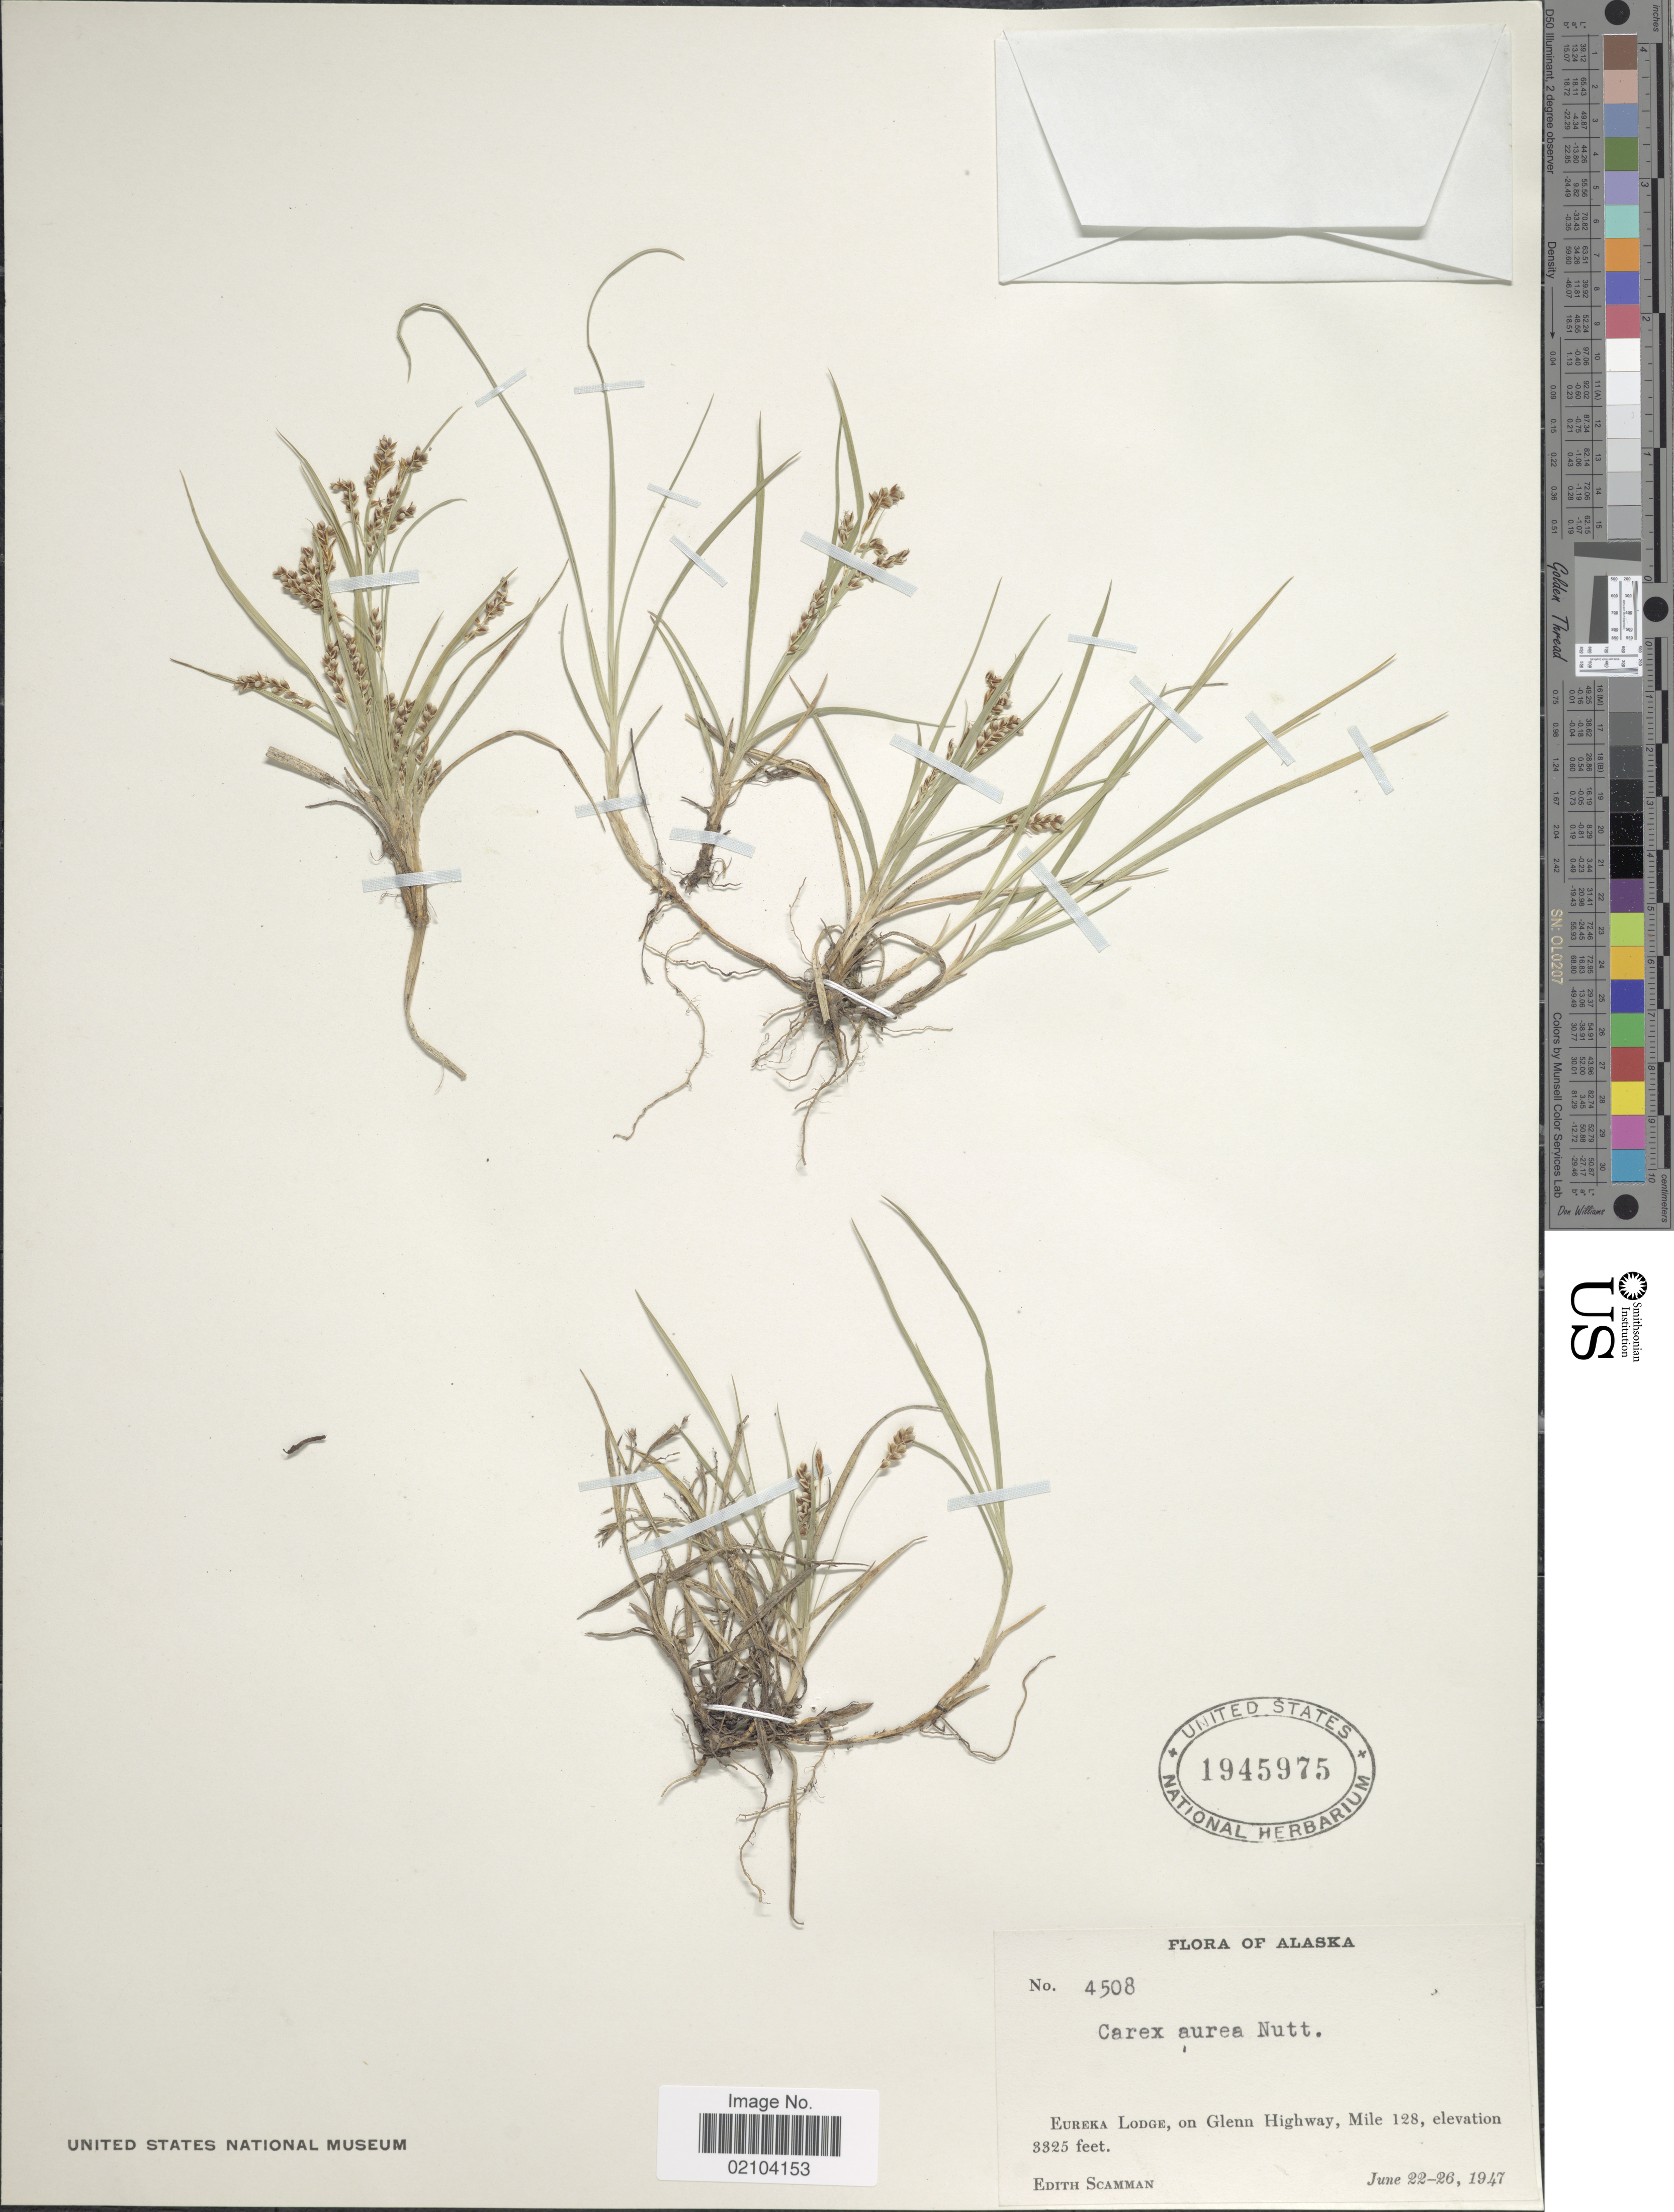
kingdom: Plantae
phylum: Tracheophyta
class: Liliopsida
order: Poales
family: Cyperaceae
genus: Carex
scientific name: Carex aurea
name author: Nutt.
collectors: E. Scamman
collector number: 4508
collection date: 1947-06-22/1947-06-26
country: United States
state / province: Alaska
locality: Alaska, Eureka Lodge, on Glenn Highway, Mile 128.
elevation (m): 1013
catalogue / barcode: US 1945975